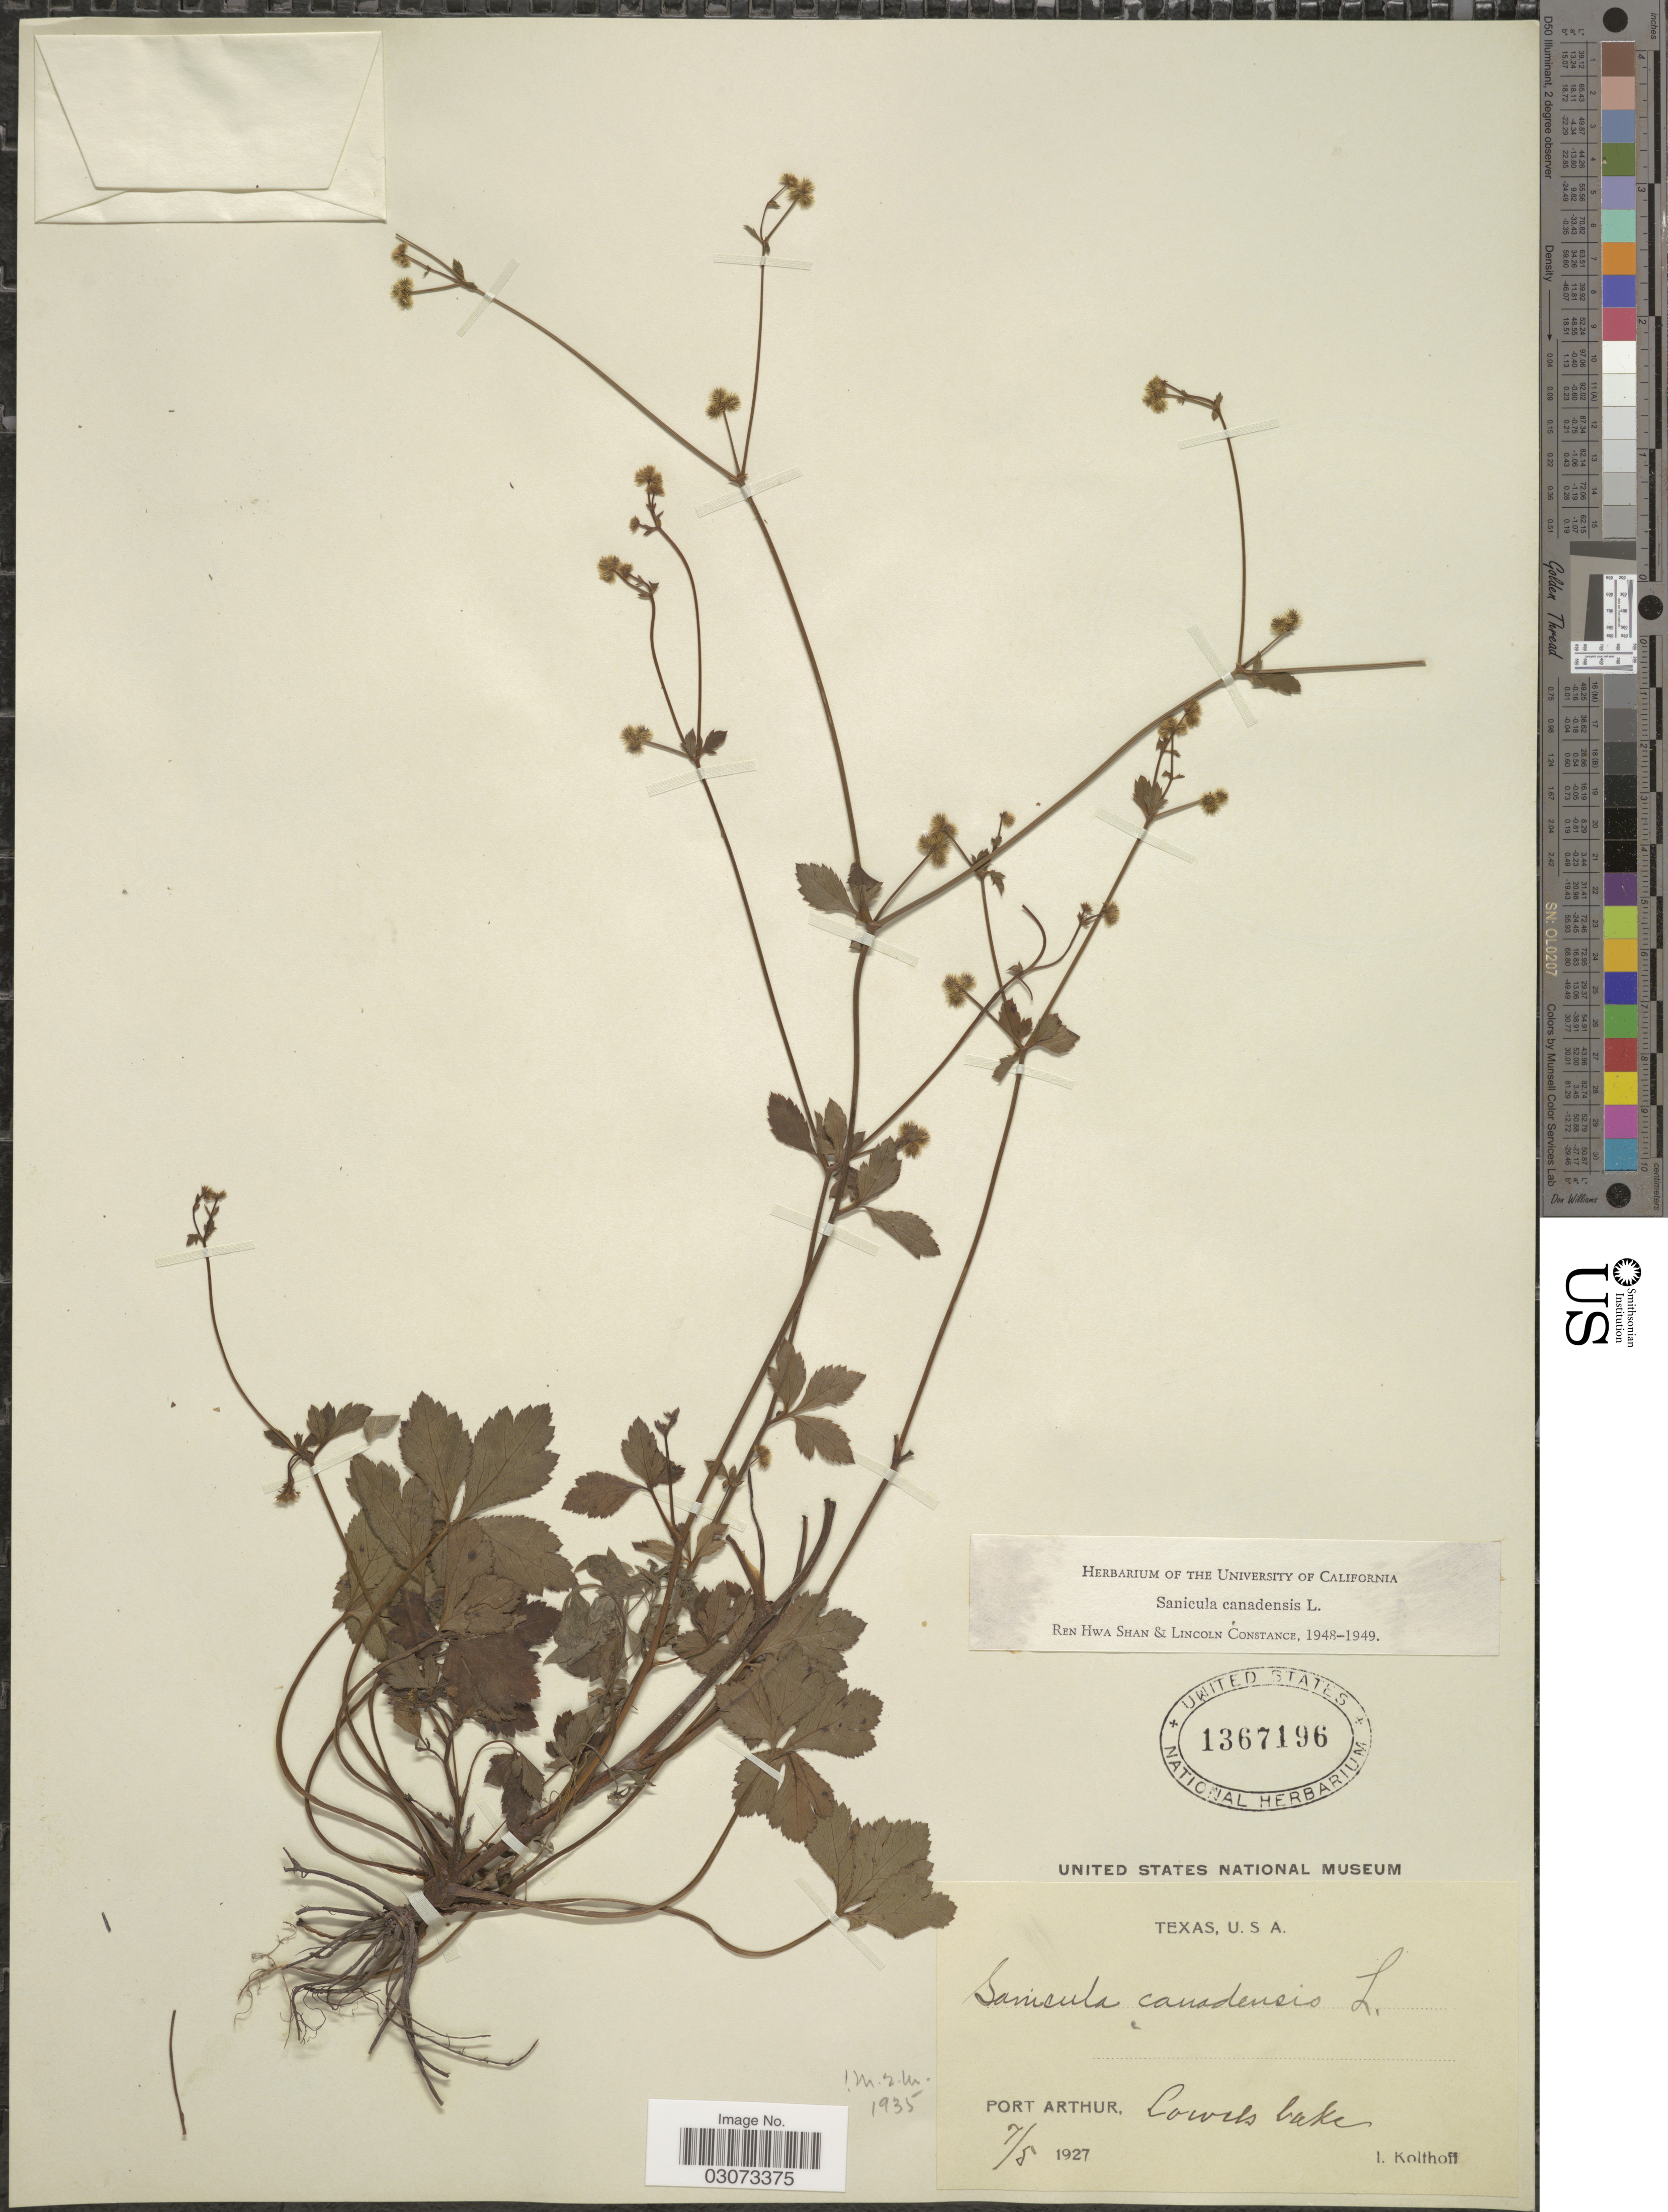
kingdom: Plantae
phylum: Tracheophyta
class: Magnoliopsida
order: Apiales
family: Apiaceae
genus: Sanicula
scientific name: Sanicula canadensis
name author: L.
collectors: I. Kolthoff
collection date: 1927-07-05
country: United States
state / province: Texas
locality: Port Arthur, Lowels Lake.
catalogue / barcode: US 137196